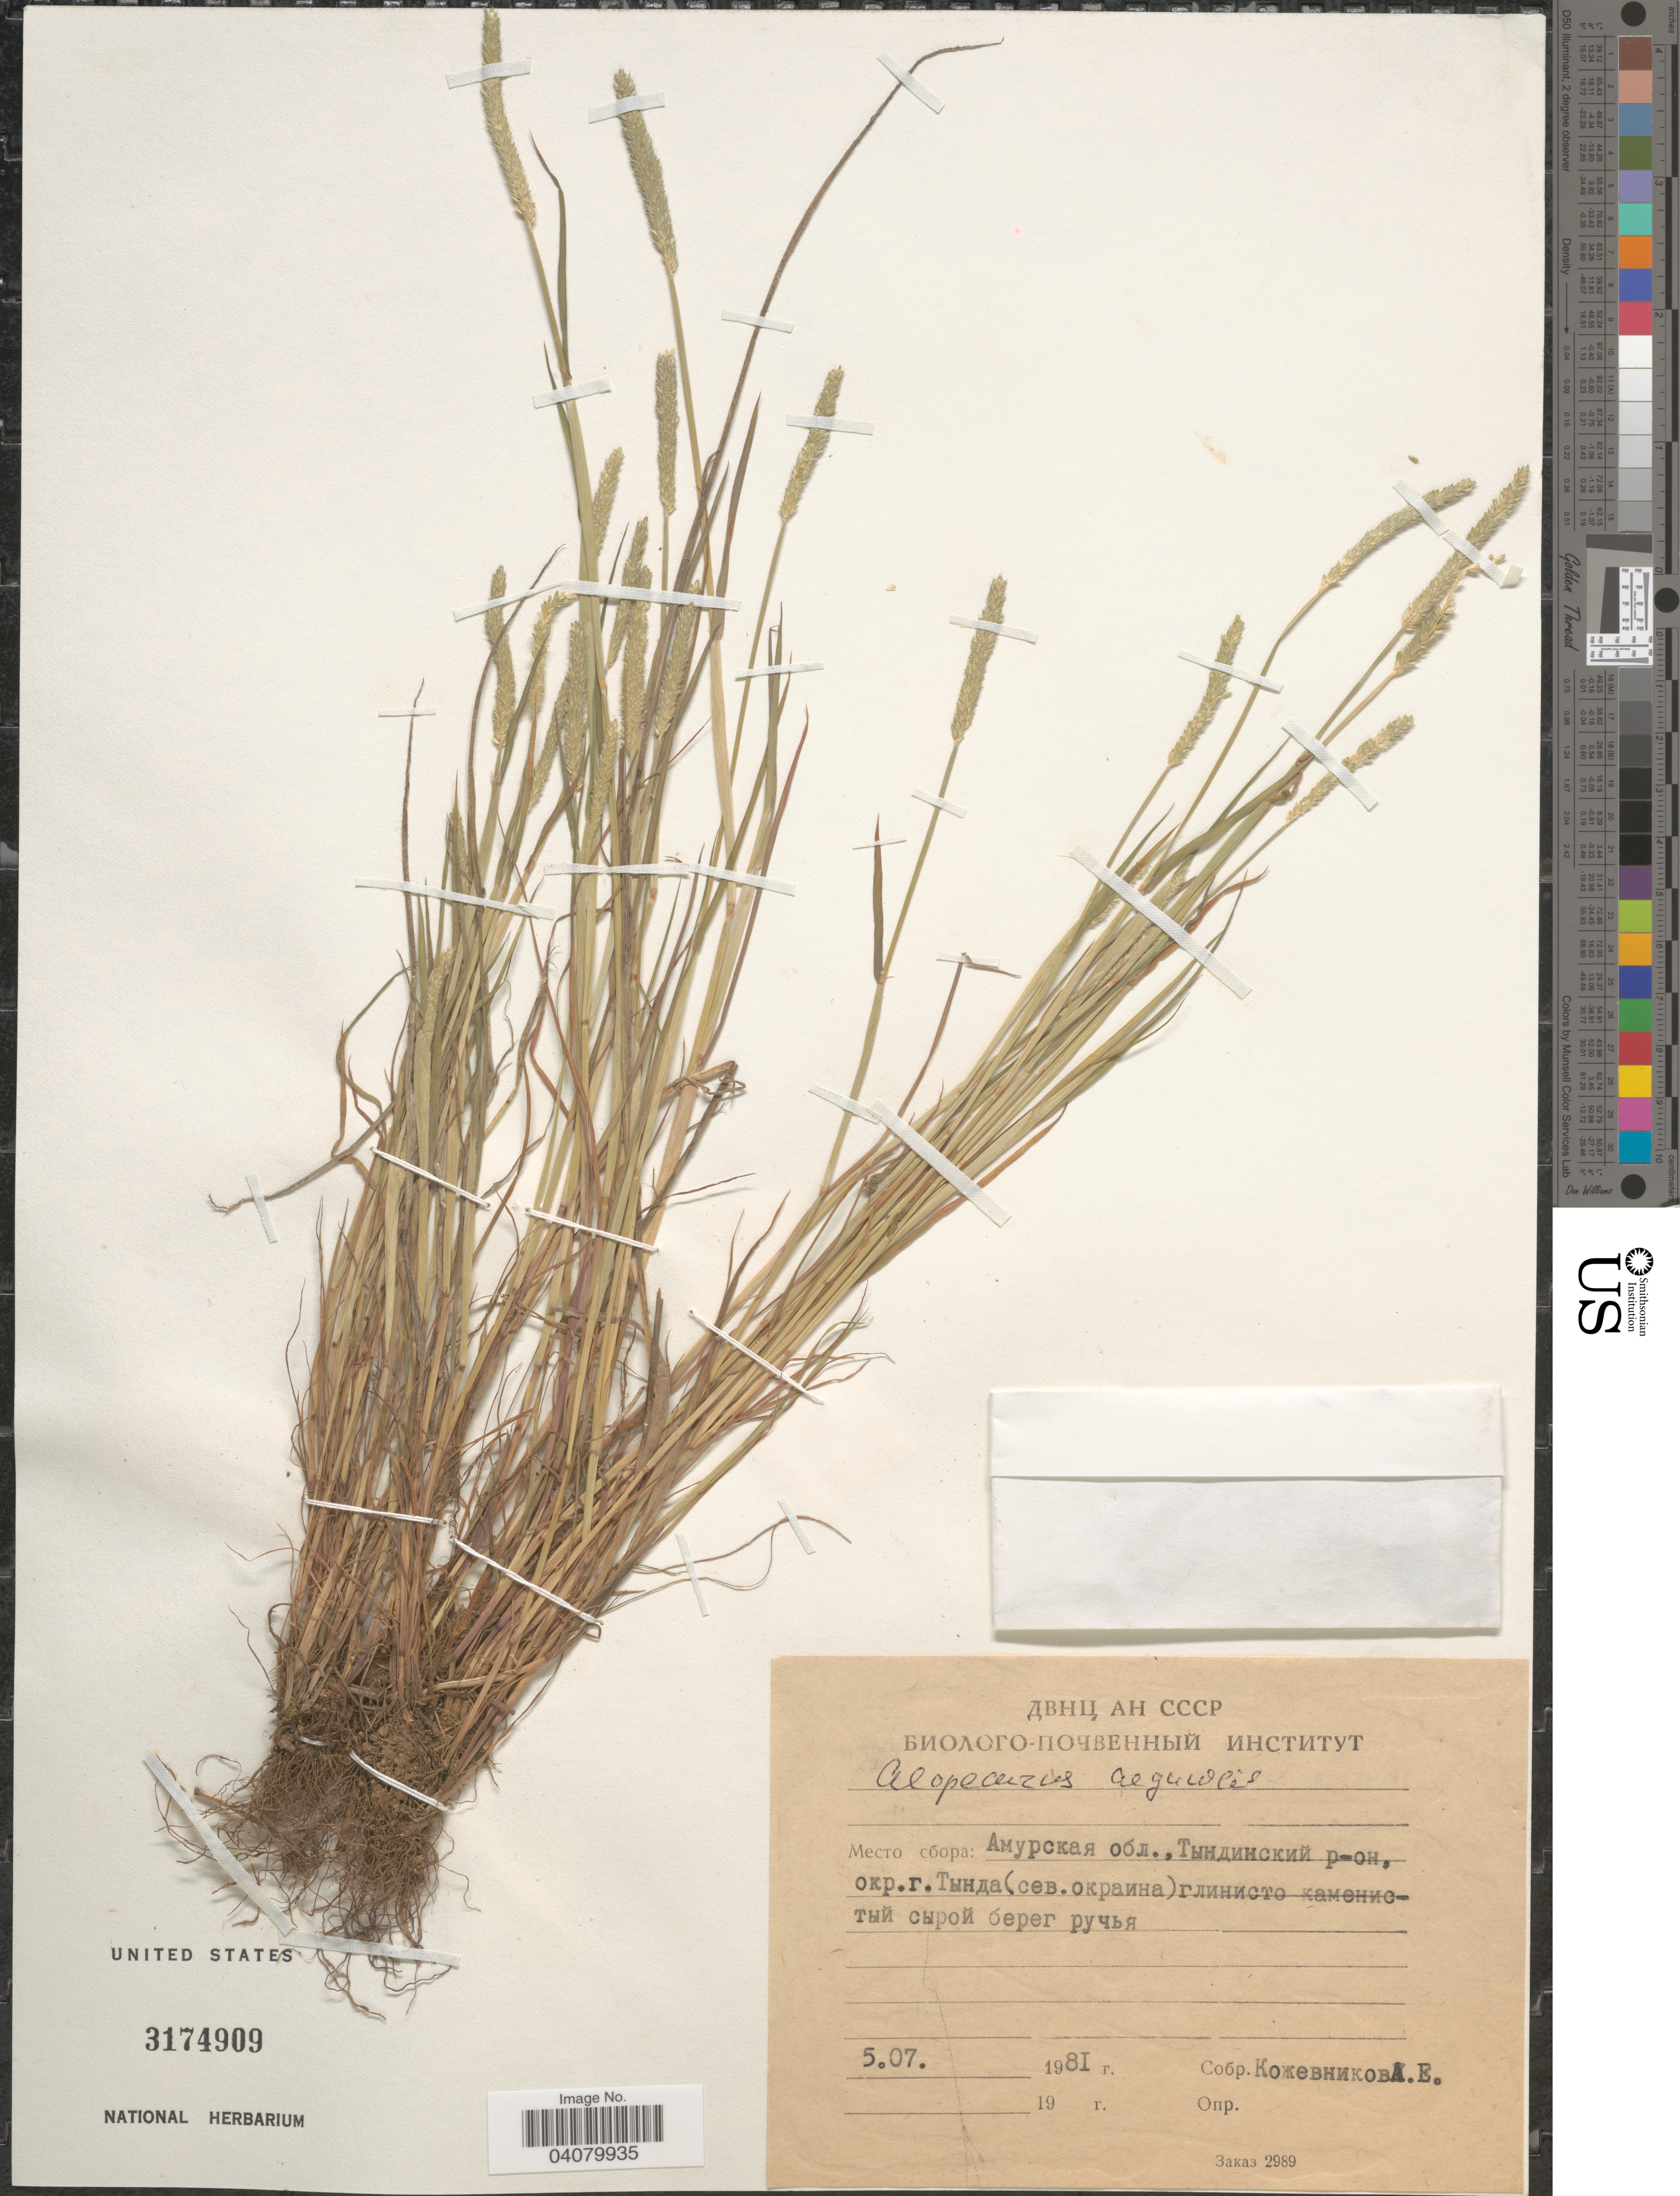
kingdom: Plantae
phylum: Tracheophyta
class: Liliopsida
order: Poales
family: Poaceae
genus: Alopecurus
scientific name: Alopecurus aequalis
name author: Sobol.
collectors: A. Kozhevnikov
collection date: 1981-07-05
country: Russian Federation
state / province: Amur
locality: Vicinity of Tynda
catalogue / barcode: US 3174909